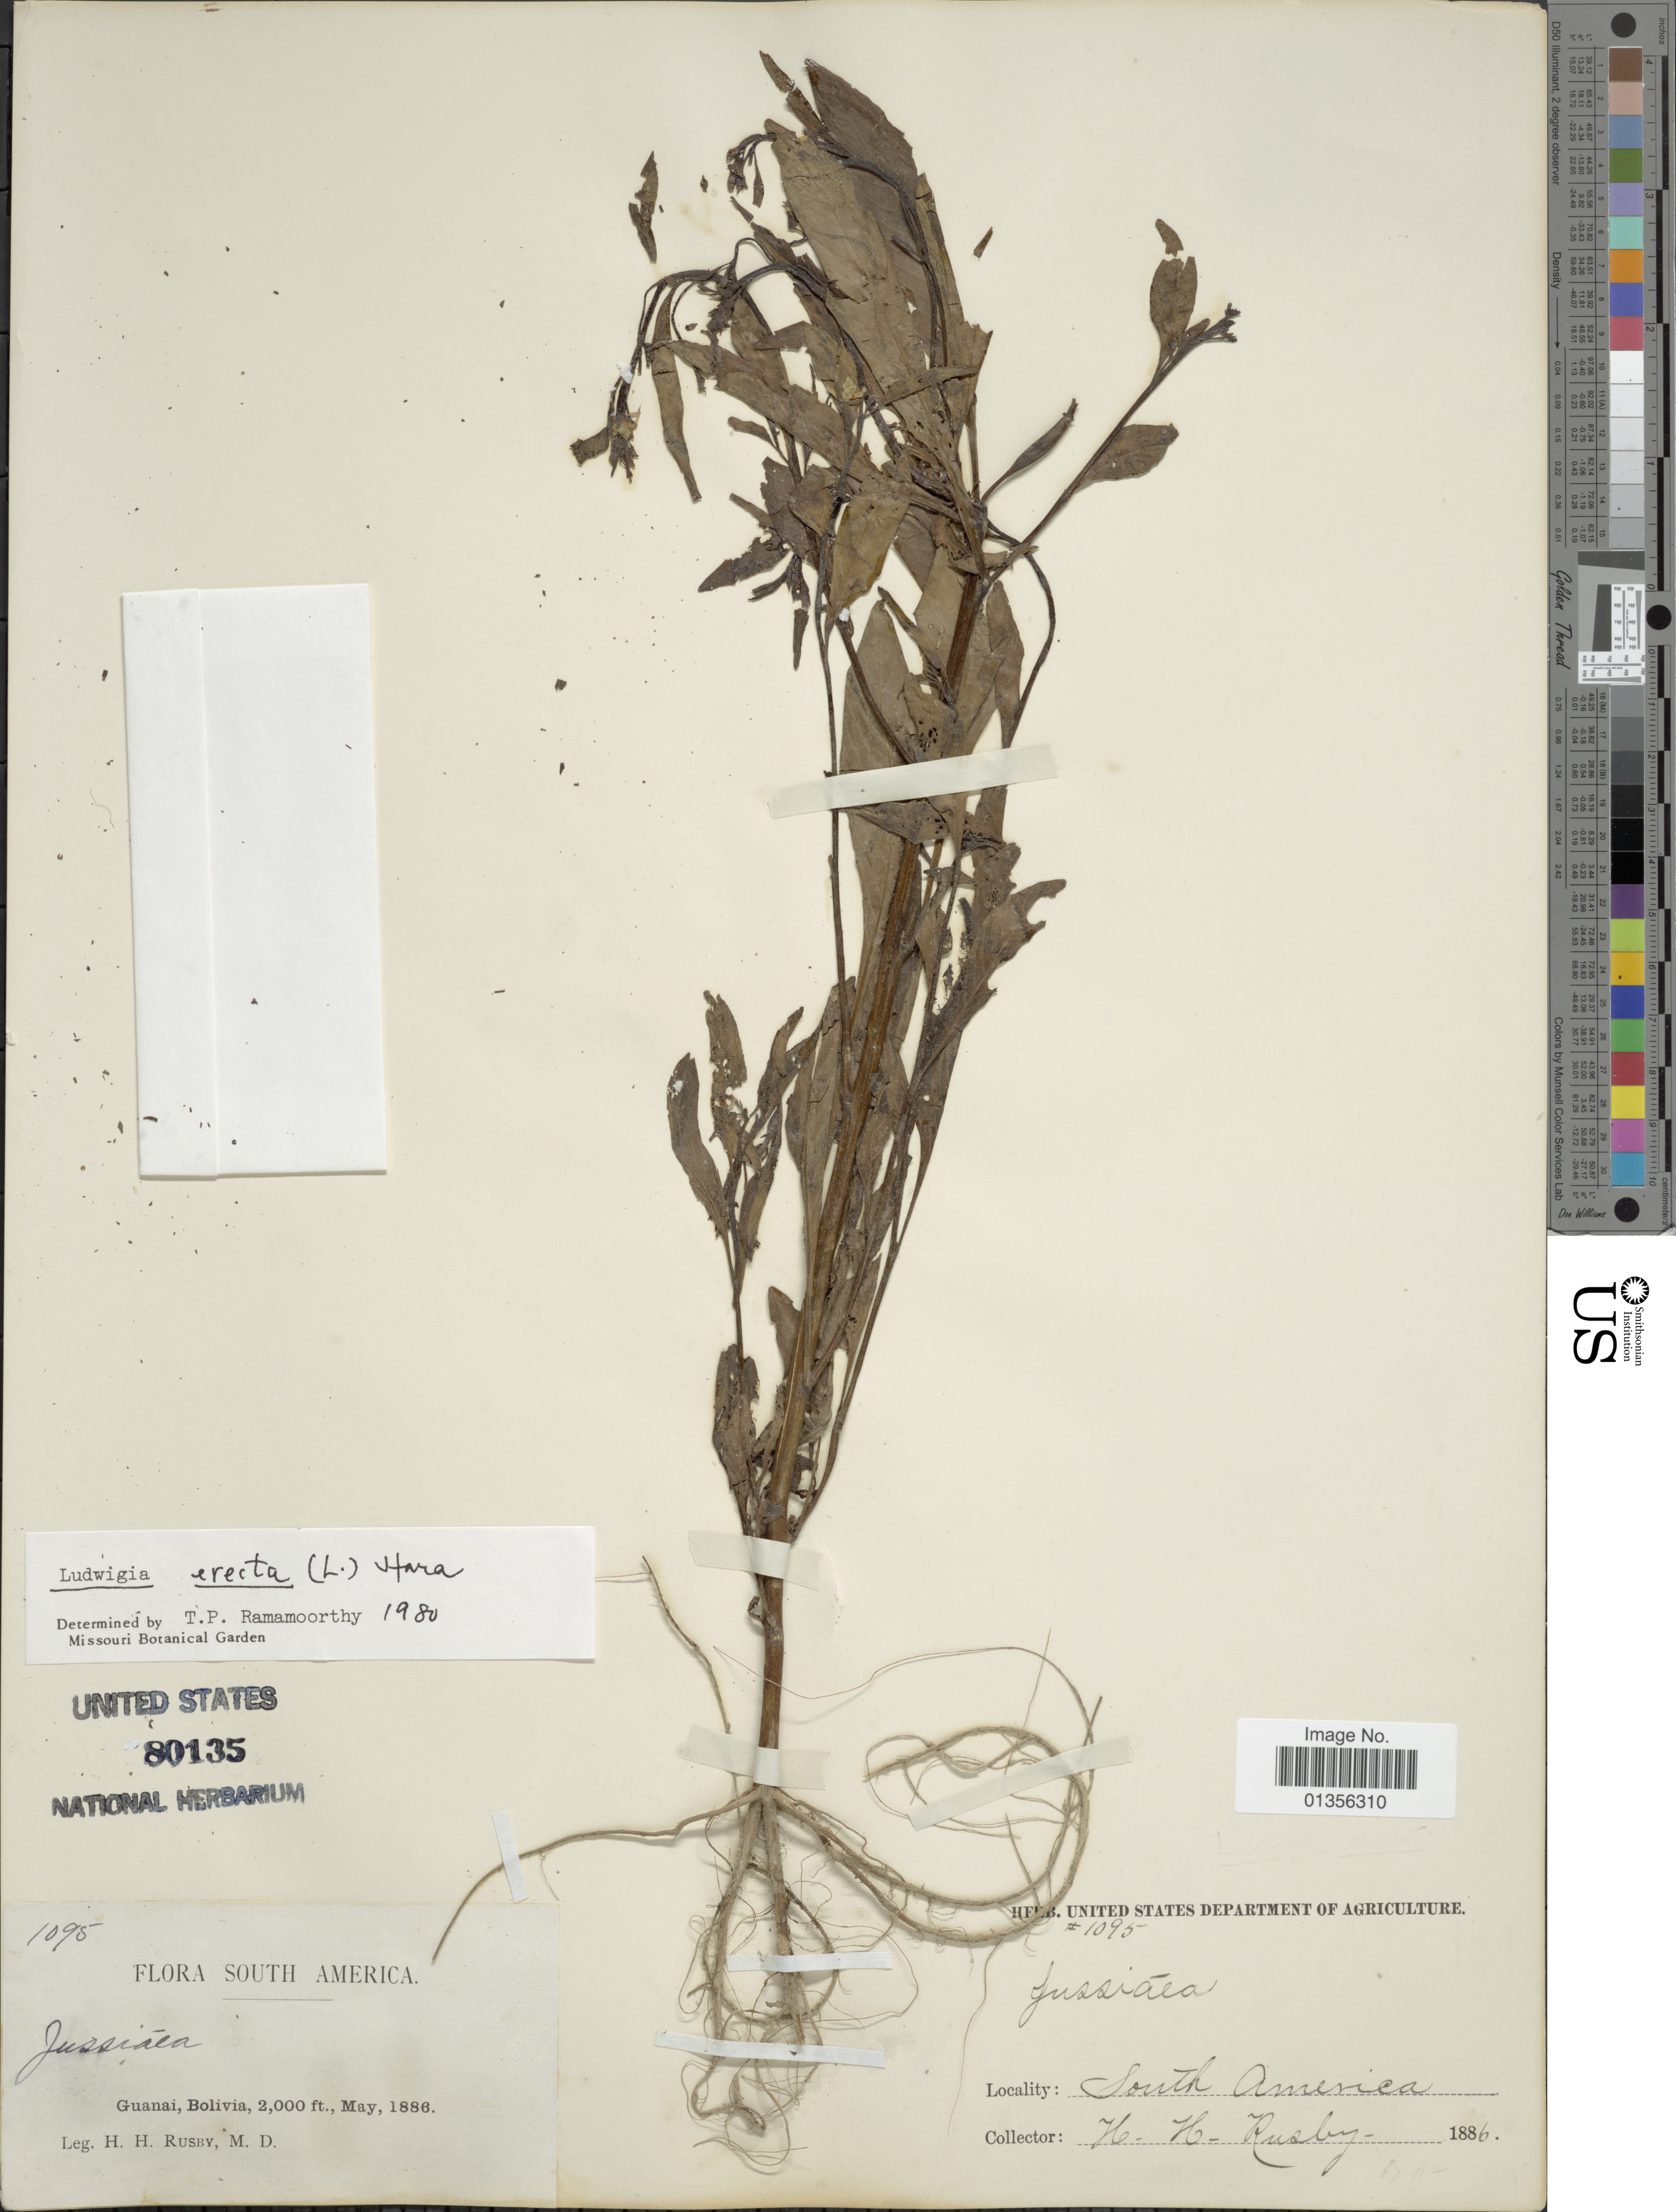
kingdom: Plantae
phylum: Tracheophyta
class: Magnoliopsida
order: Myrtales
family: Onagraceae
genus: Ludwigia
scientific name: Ludwigia erecta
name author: (L.) H. Hara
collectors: H. H. Rusby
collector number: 1095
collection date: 1886-05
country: Bolivia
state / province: La Páz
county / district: Larecaja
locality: Guanay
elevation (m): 610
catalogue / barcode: US 80135